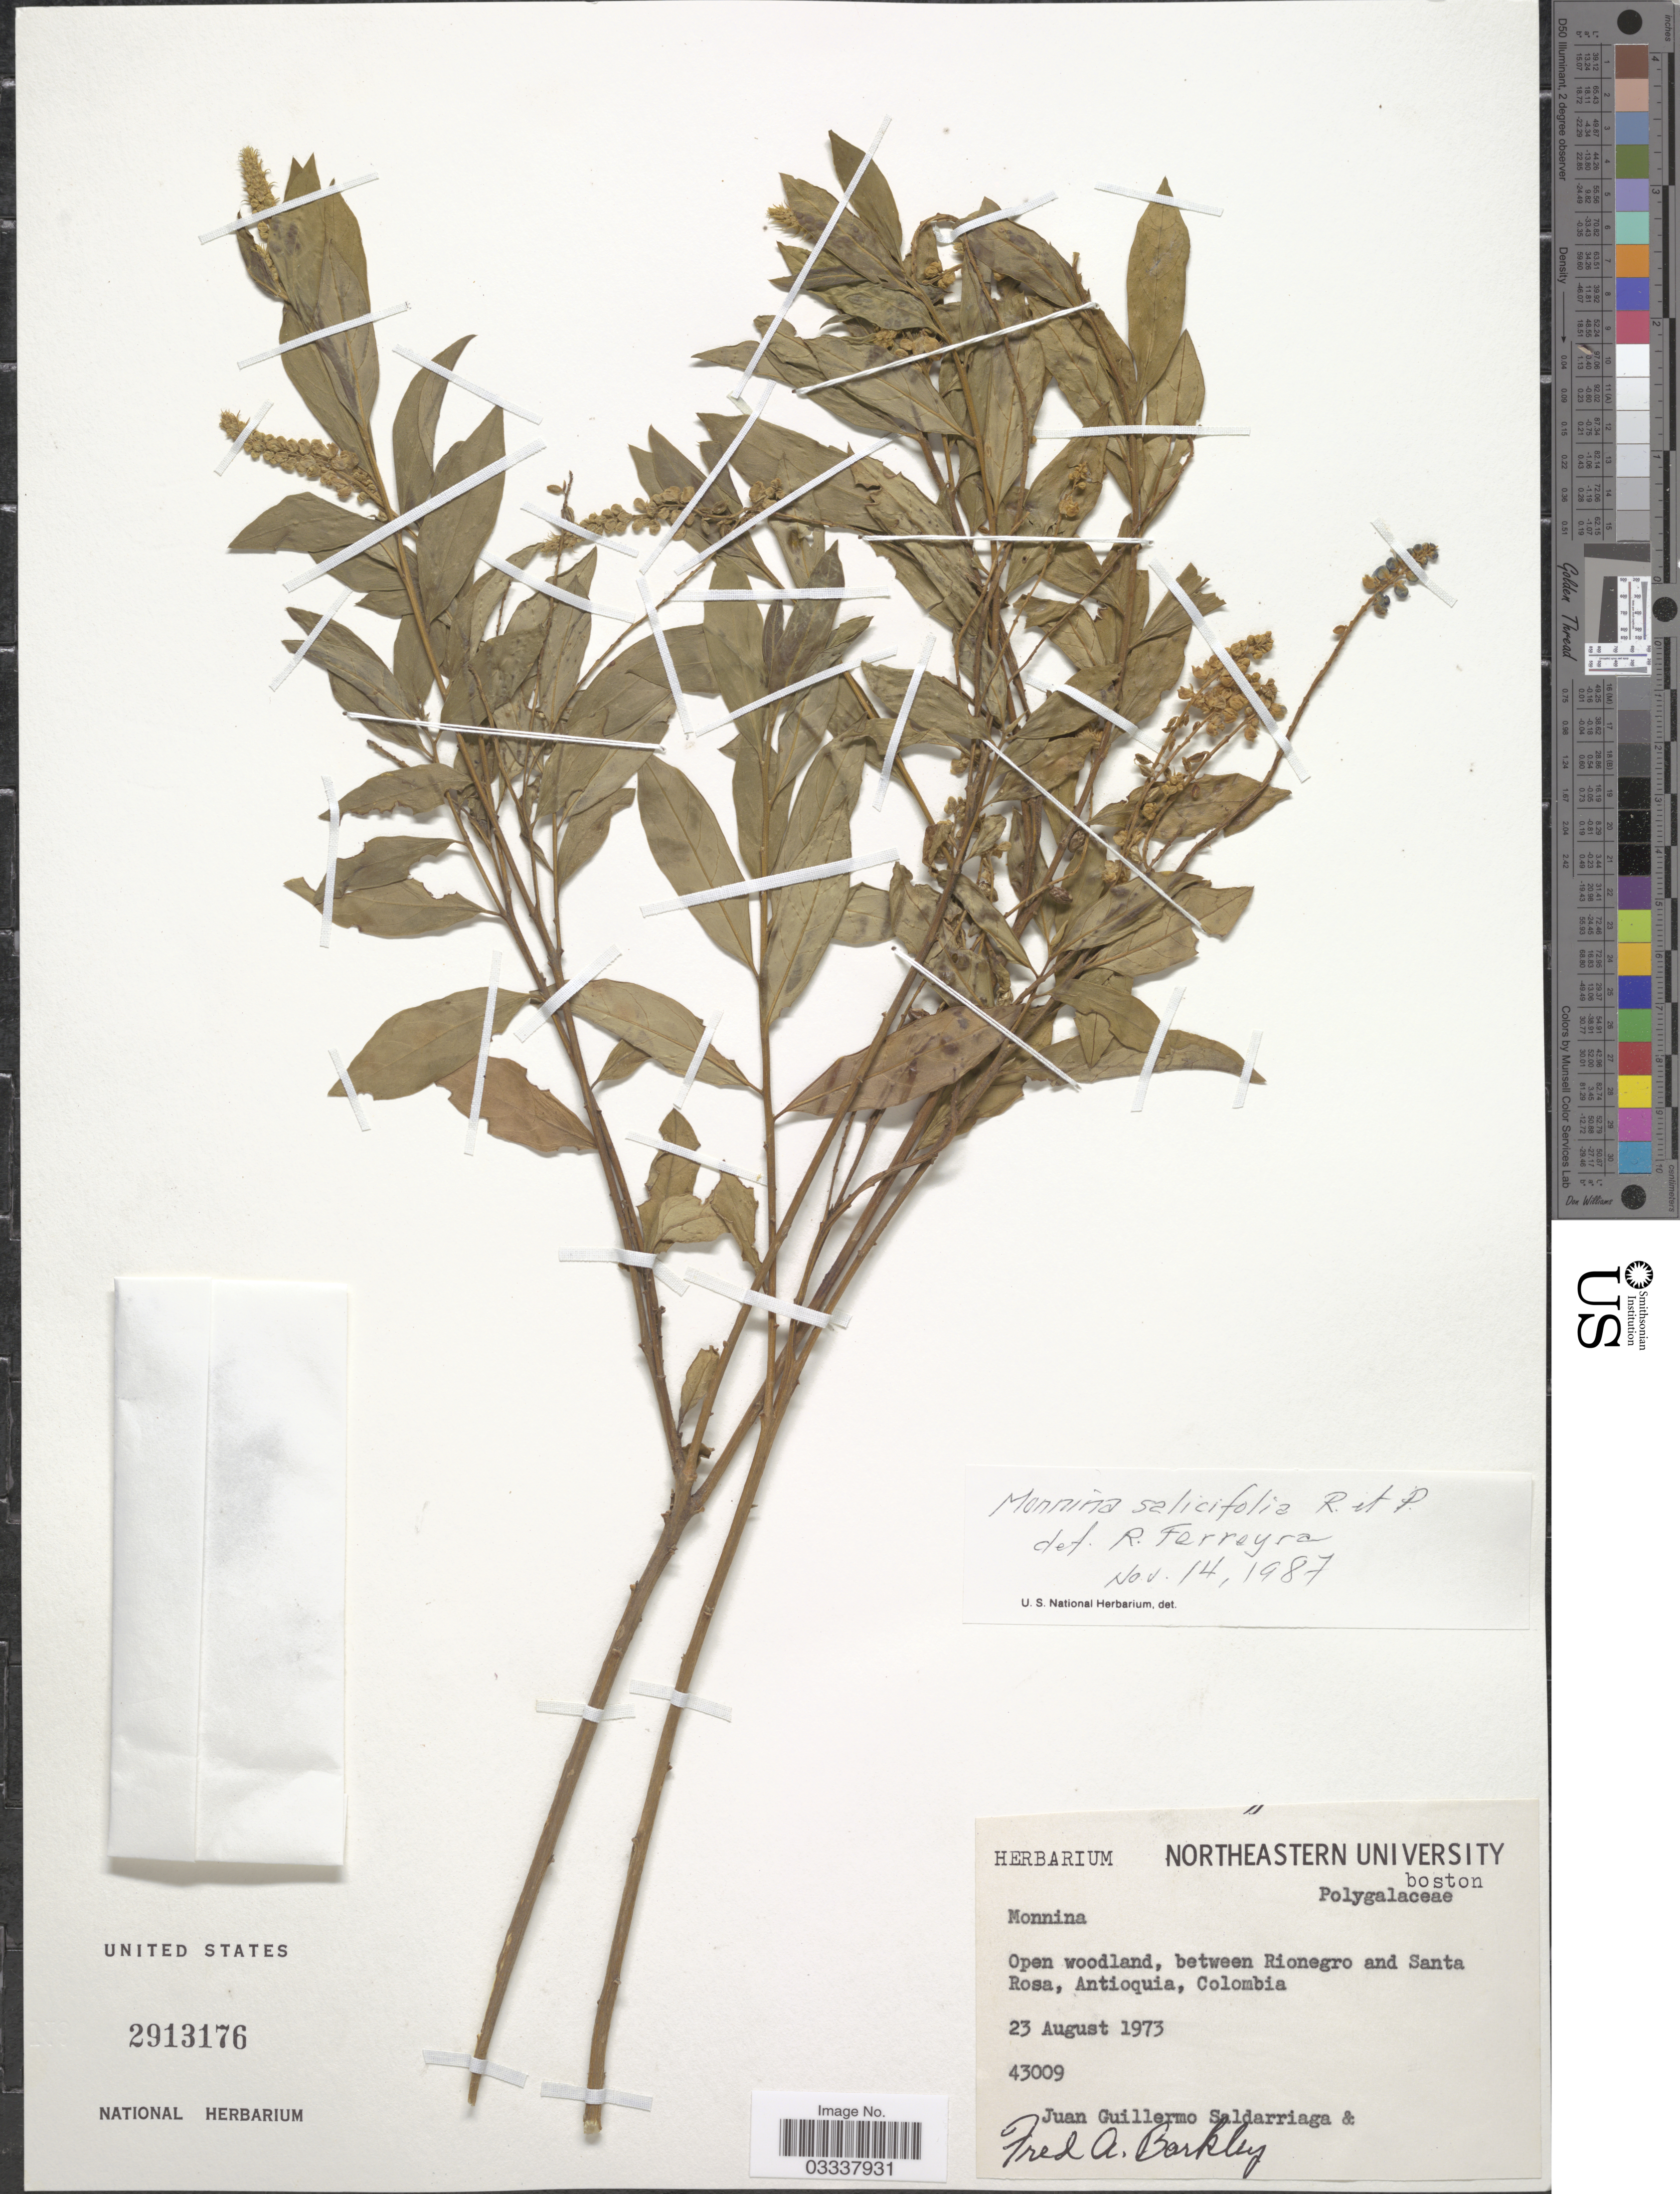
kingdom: Plantae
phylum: Tracheophyta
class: Magnoliopsida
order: Fabales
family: Polygalaceae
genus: Monnina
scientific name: Monnina salicifolia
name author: Ruiz & Pav.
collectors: J. Saldarriaga & F. A. Barkley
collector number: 43009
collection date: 1973-08-23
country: Colombia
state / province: Antioquia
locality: Open woodland, between Rionegro and Santa Rosa.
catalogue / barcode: US 2913176